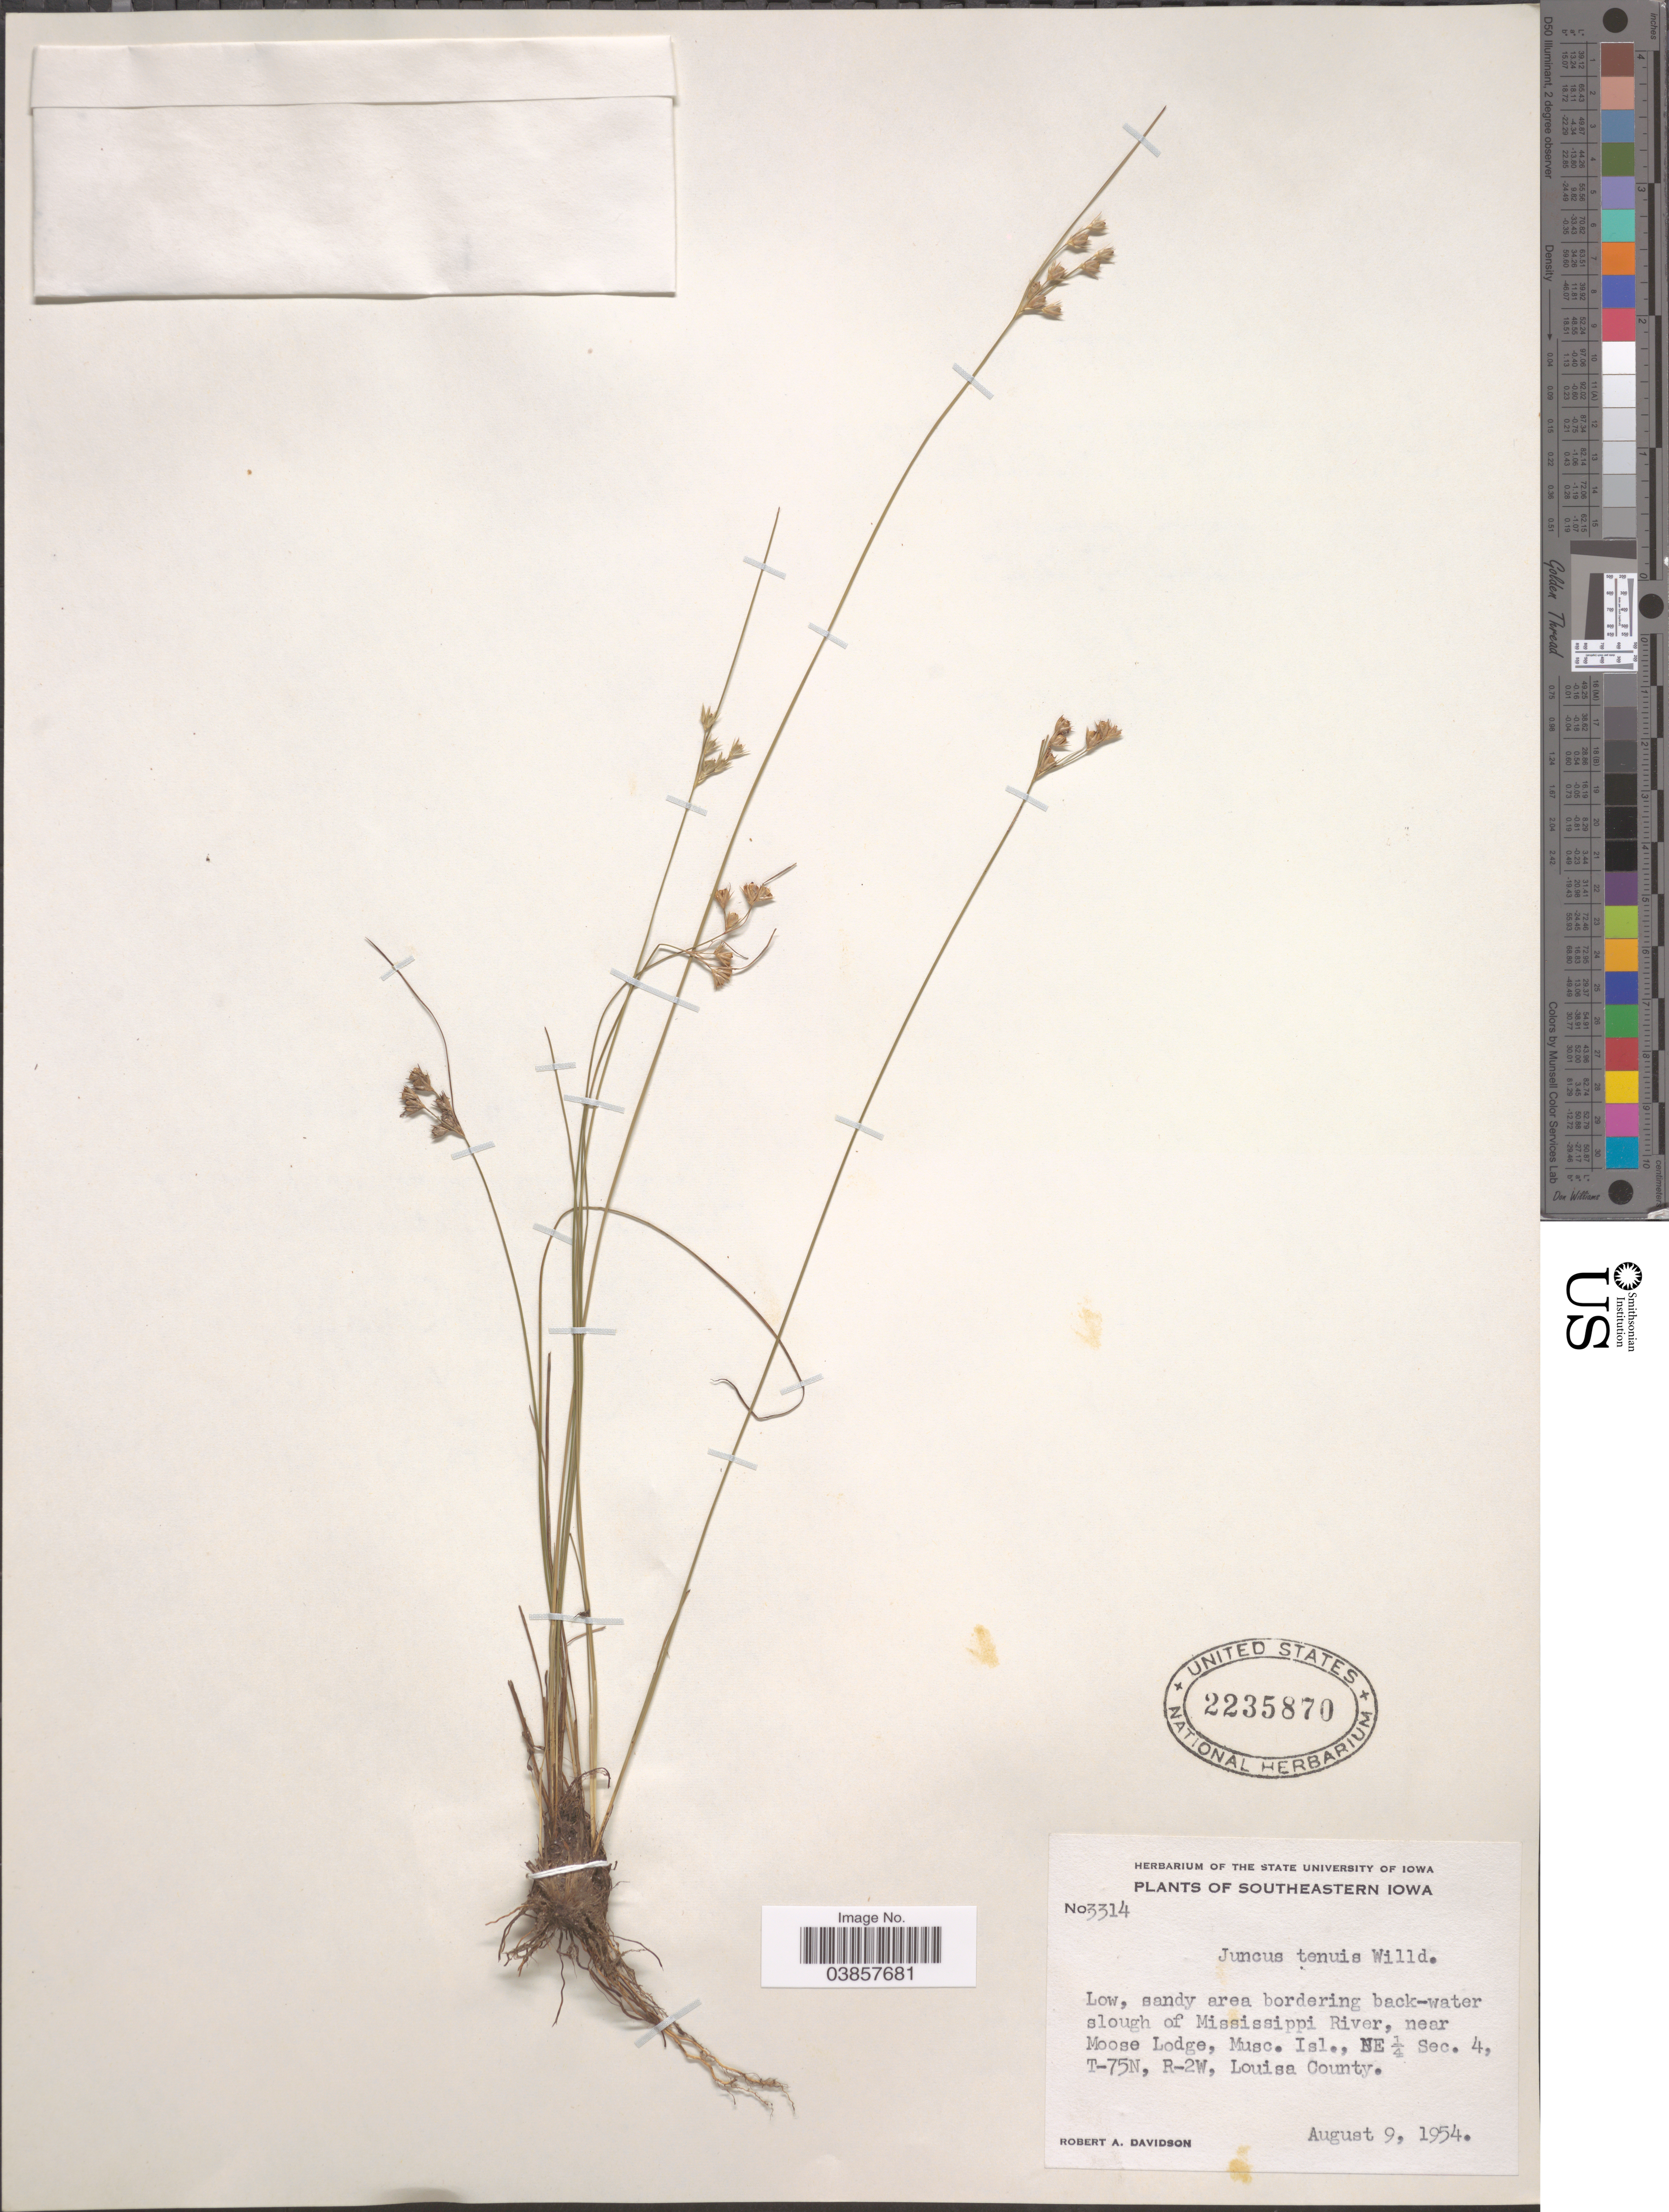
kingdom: Plantae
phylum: Tracheophyta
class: Liliopsida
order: Poales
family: Juncaceae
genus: Juncus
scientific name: Juncus tenuis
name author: Willd.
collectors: R. A. Davidson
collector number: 3314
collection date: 1954-08-09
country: United States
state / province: Iowa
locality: Southeastern Iowa. Low, sandy area bordering back-water slough of Mississippi River, near Moose Lodge, Musc. Isl., NE¼ Sec. 4, T-75N, R-2W, Louisa County.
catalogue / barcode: US 2235870